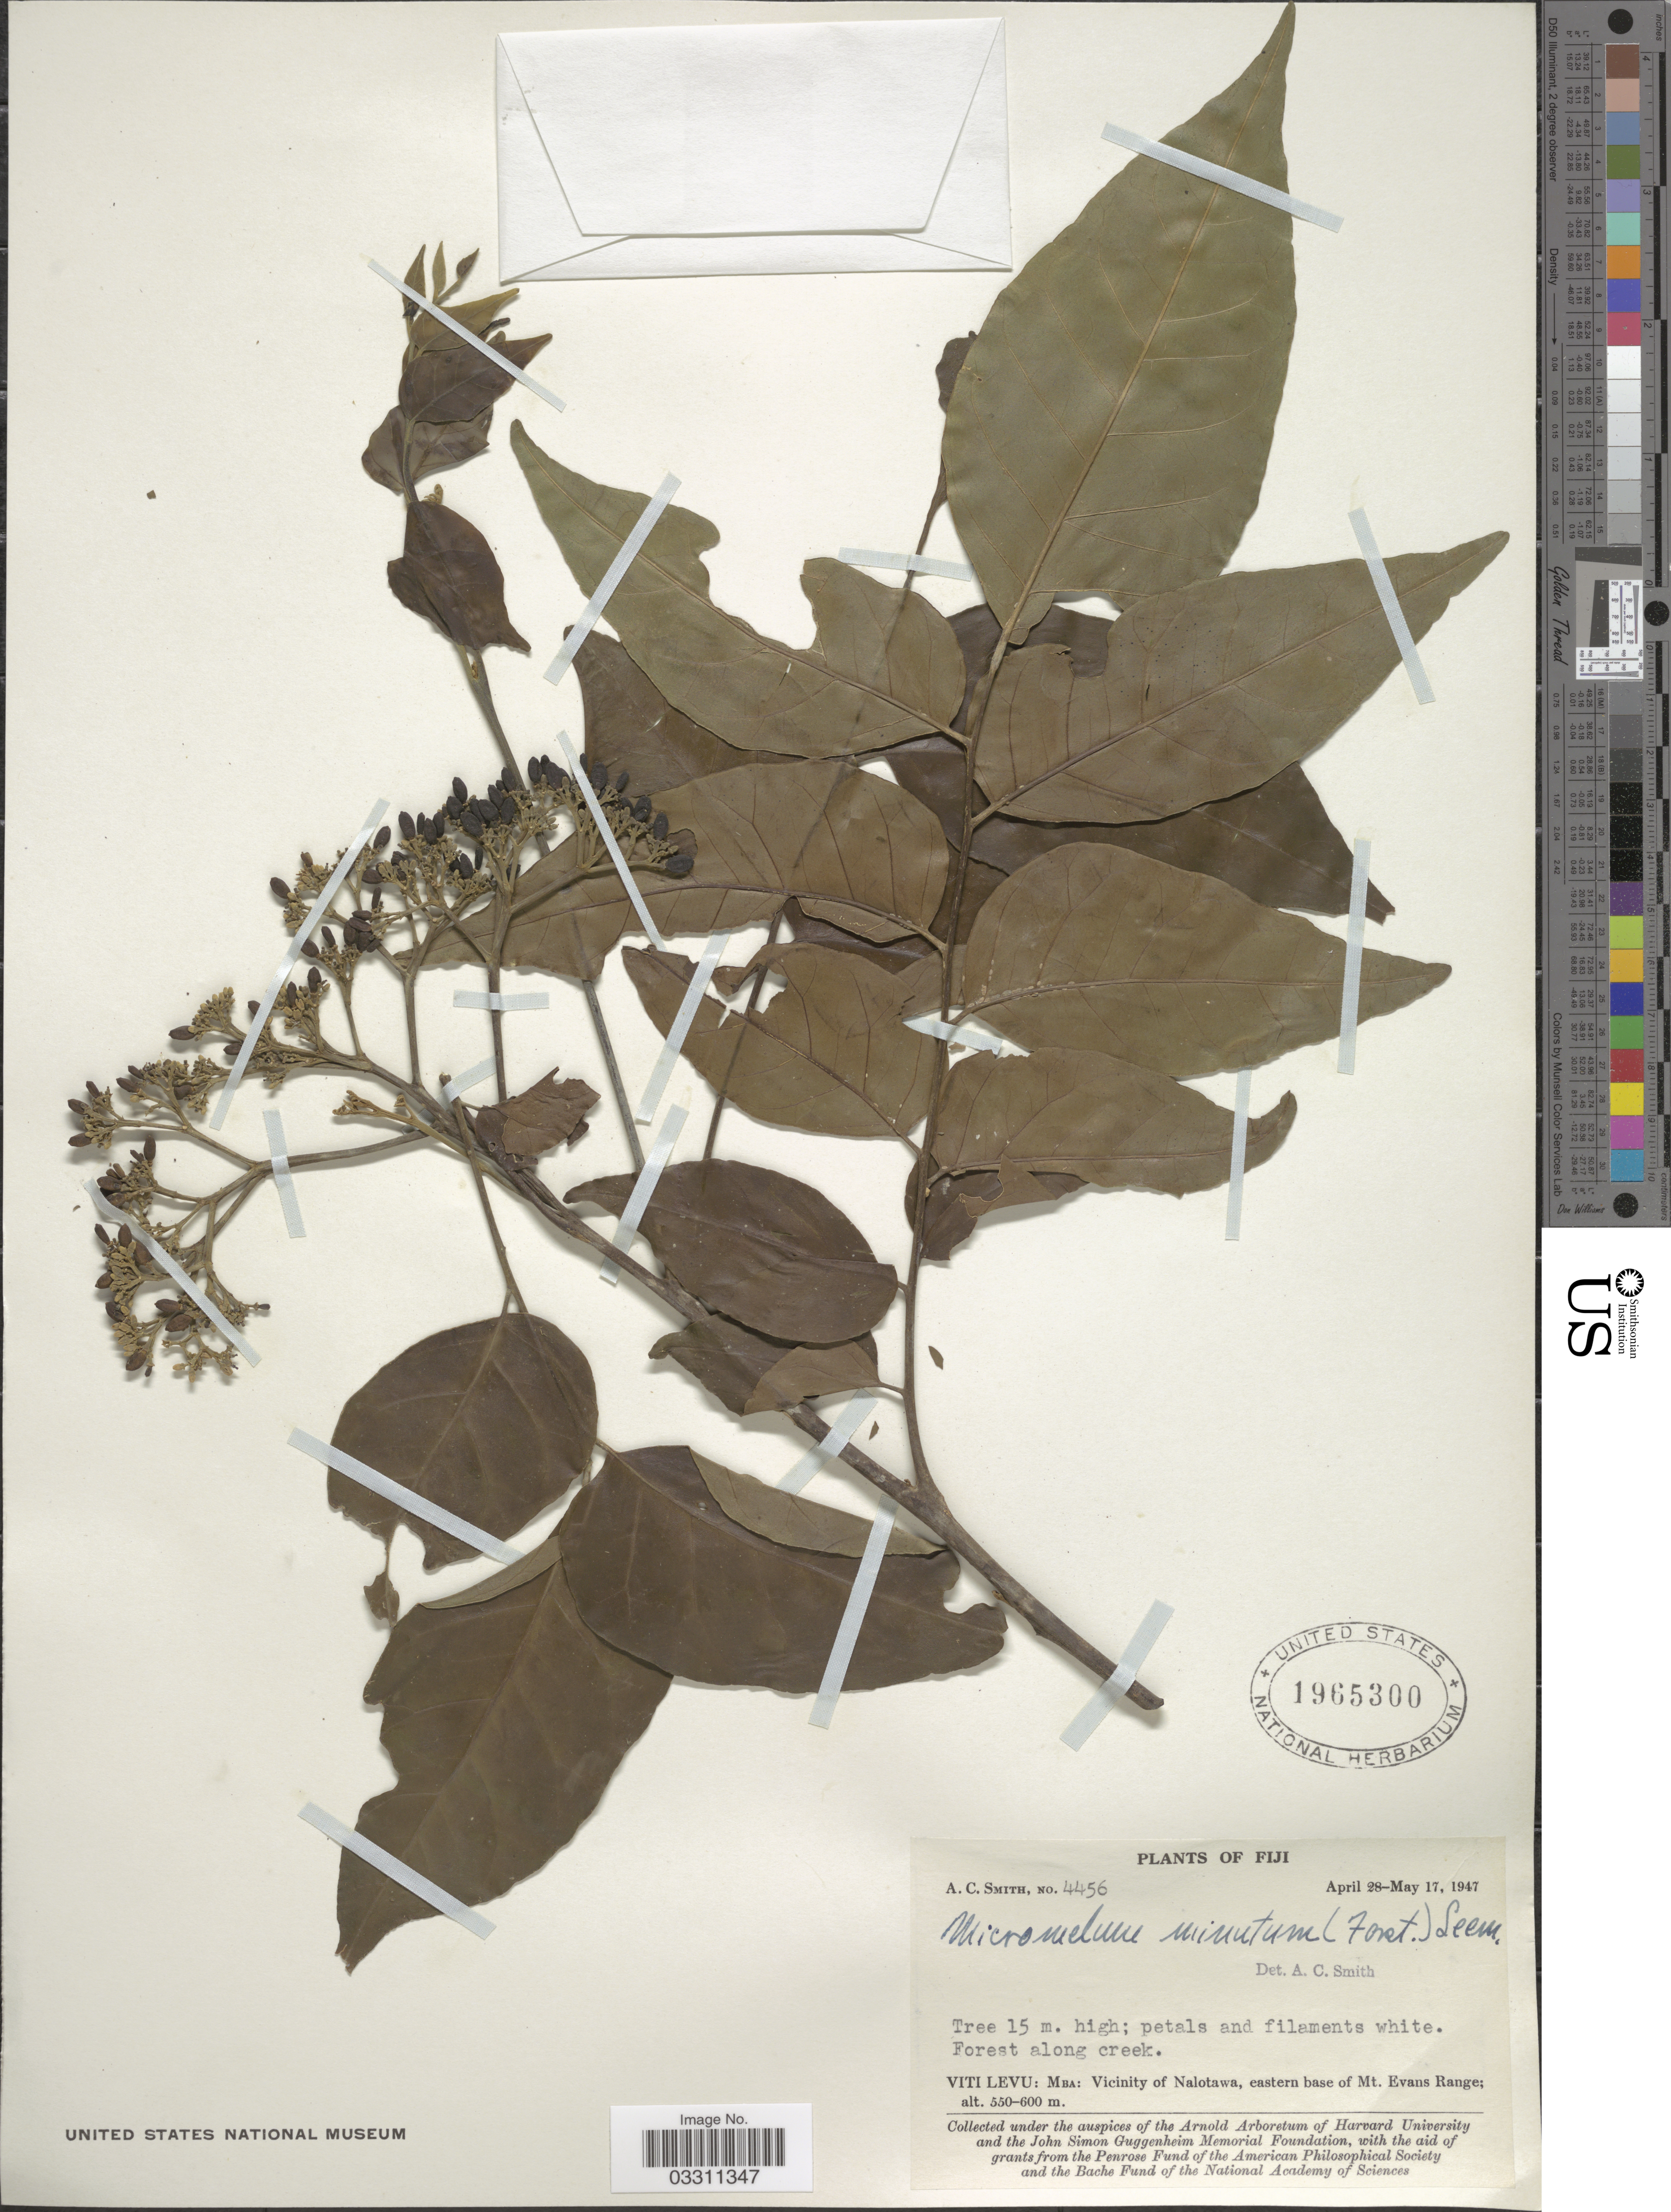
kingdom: Plantae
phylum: Tracheophyta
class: Magnoliopsida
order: Sapindales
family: Rutaceae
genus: Micromelum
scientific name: Micromelum minutum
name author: (G. Forst.) Wight & Arn.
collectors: A. C. Smith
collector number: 4456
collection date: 1947-04-28/1947-05-17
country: Fiji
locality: Viti Levu: Mba: Vicinity of Nalotawa, eastern base of Mt. Evans Range.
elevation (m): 550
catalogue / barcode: US 1965300